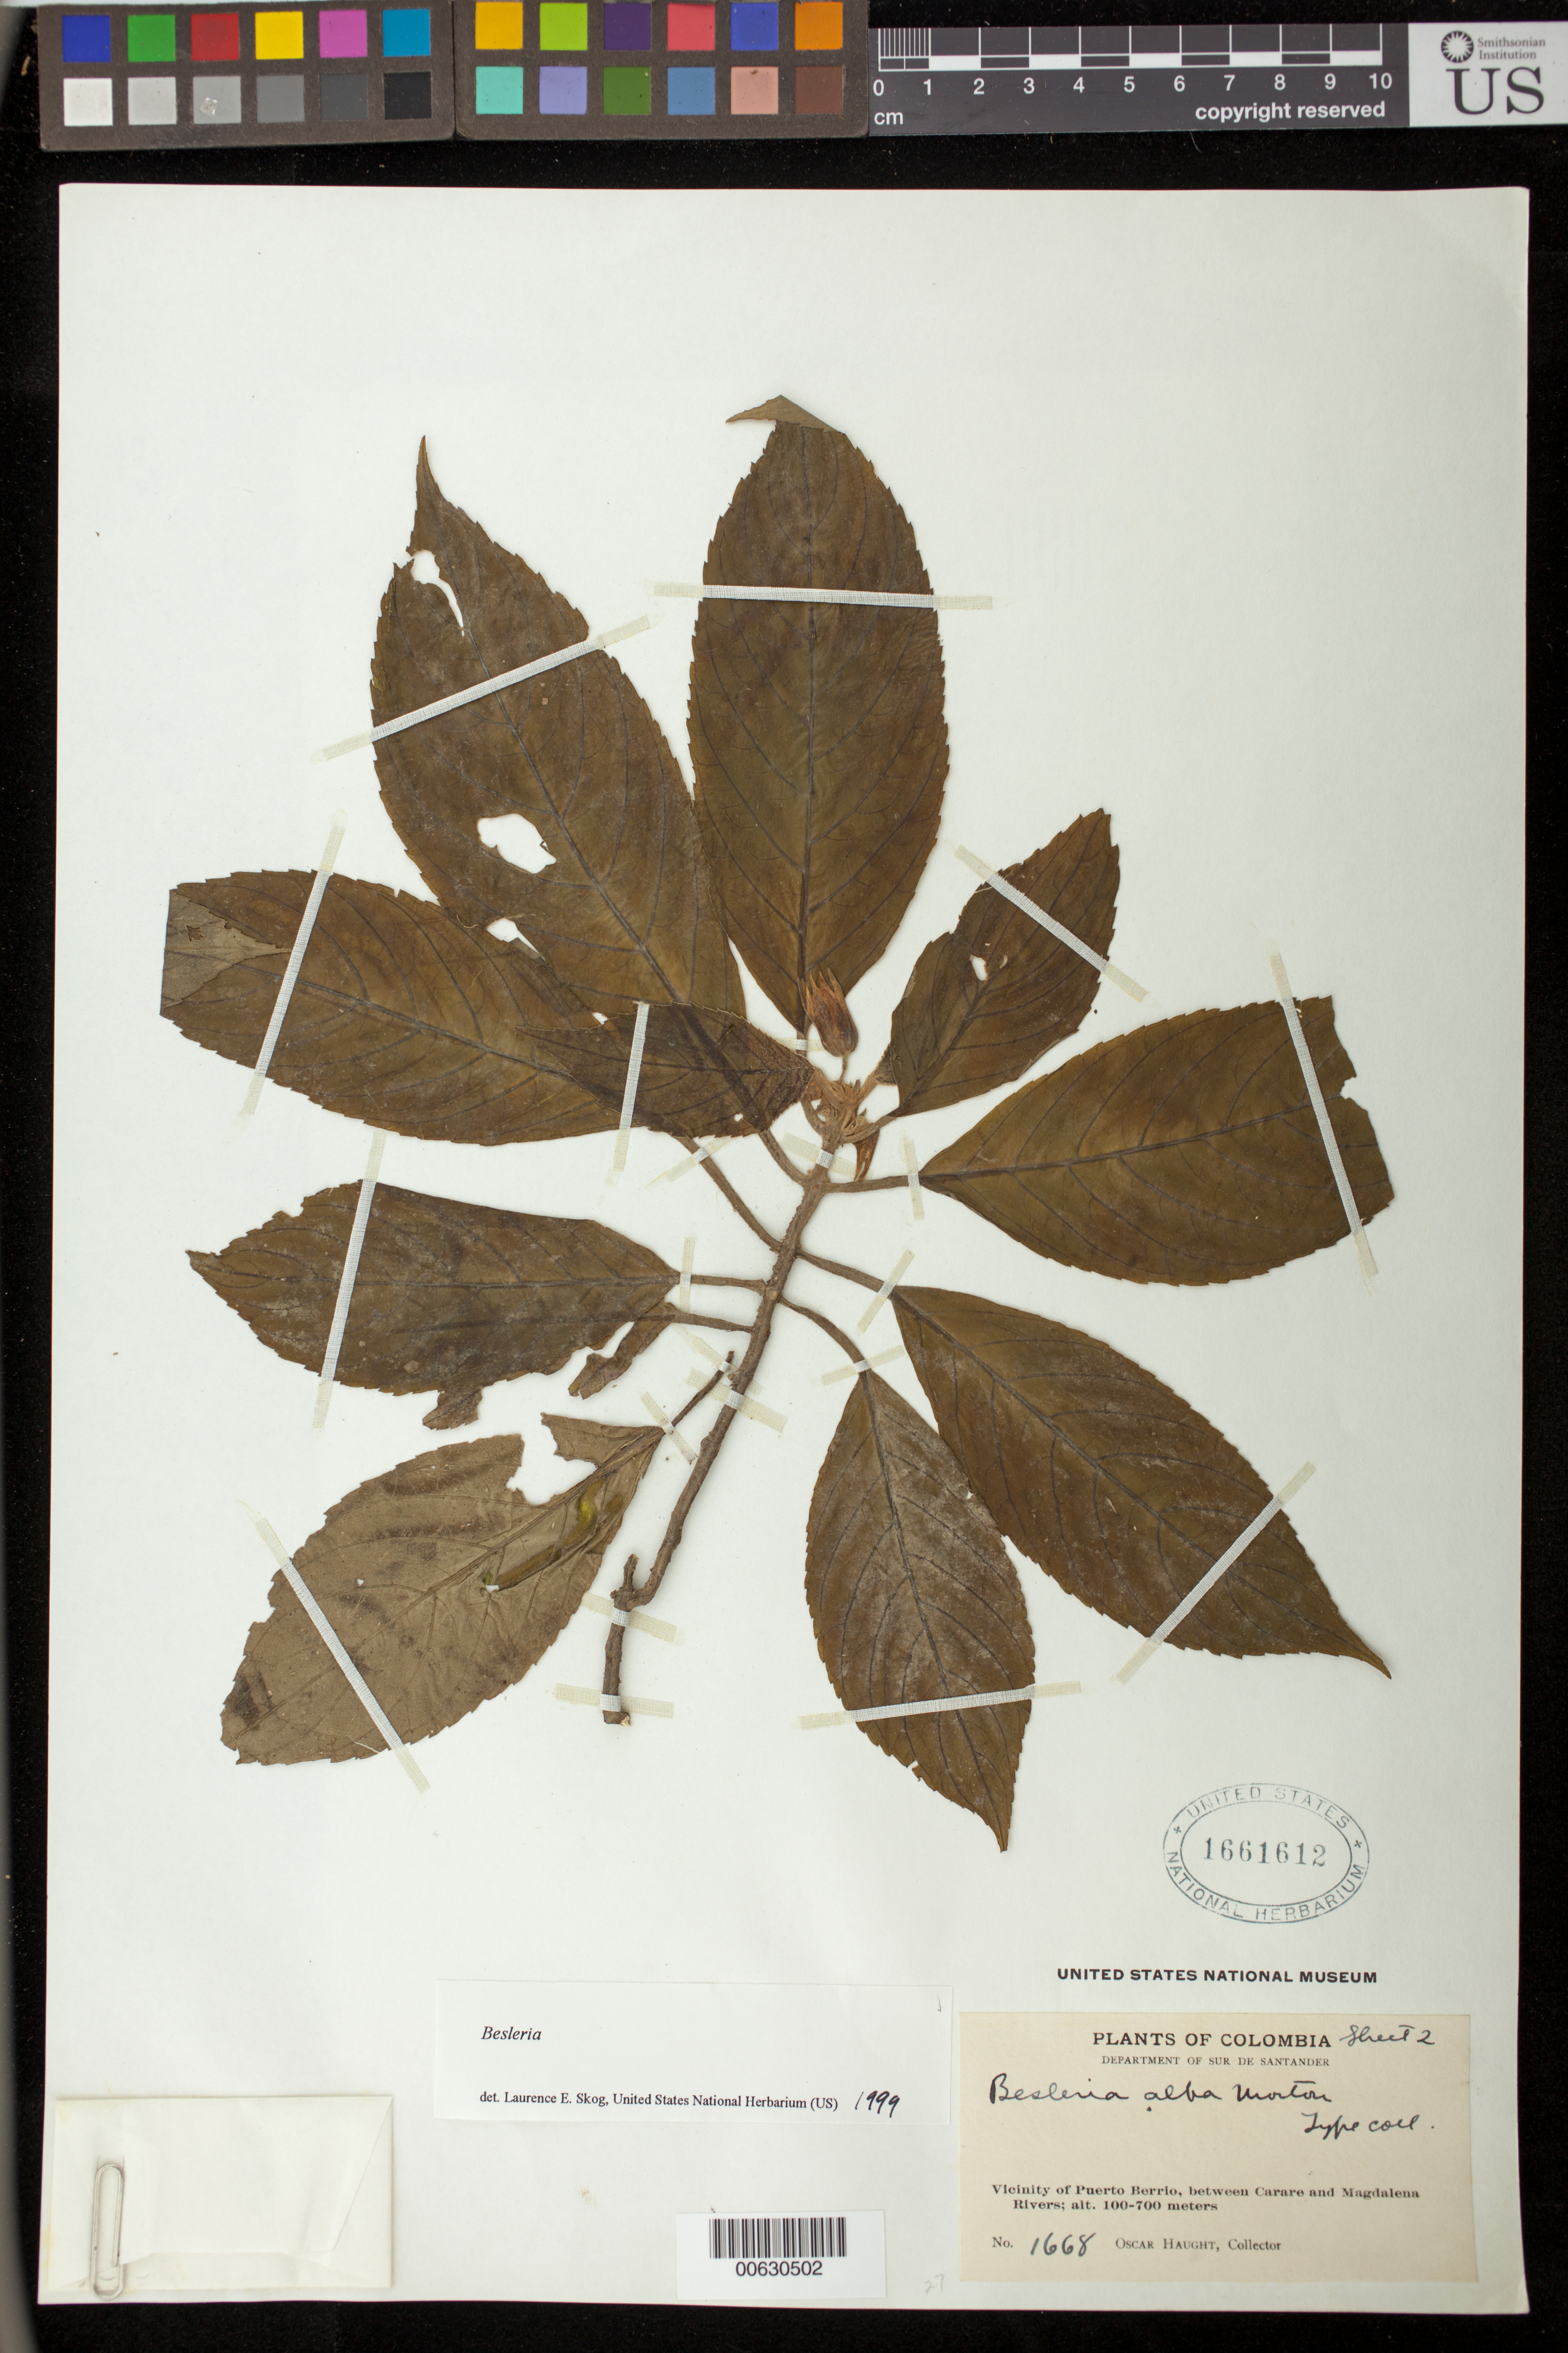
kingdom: Plantae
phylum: Tracheophyta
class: Magnoliopsida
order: Lamiales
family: Gesneriaceae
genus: Besleria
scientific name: Besleria sp.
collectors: O. L. Haught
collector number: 1668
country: Colombia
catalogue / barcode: US 1661612